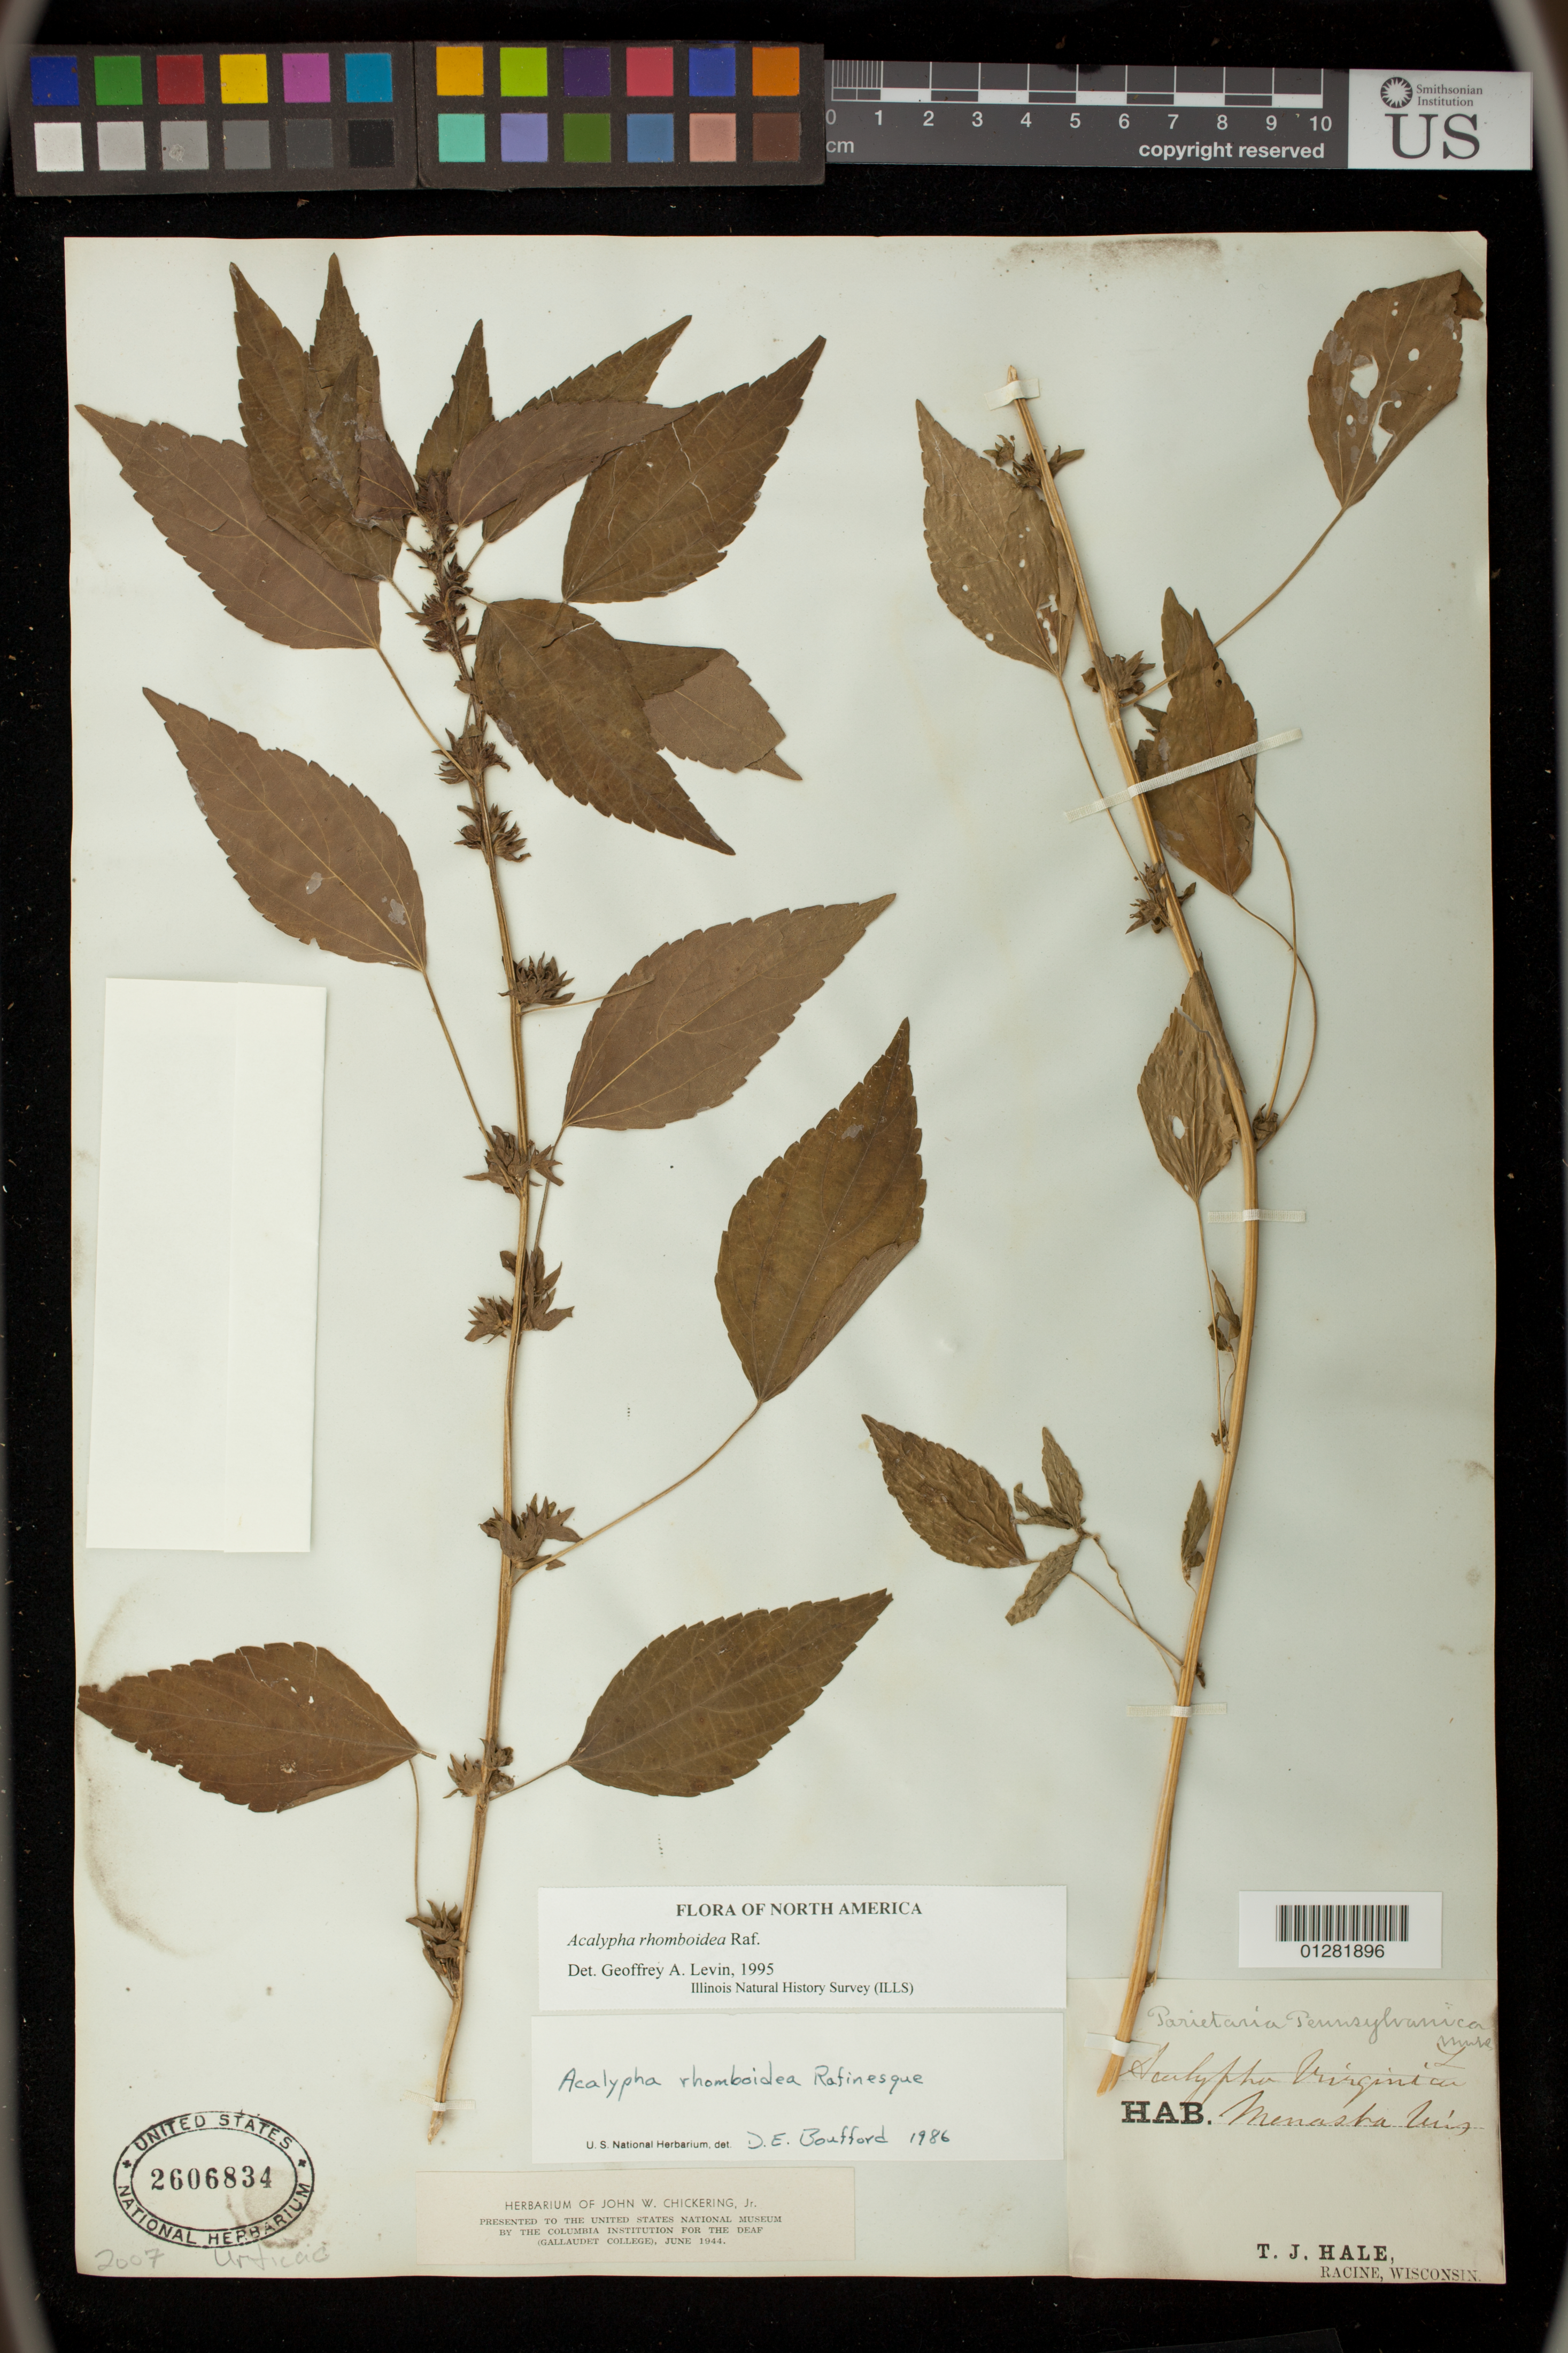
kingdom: Plantae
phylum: Tracheophyta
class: Magnoliopsida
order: Malpighiales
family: Euphorbiaceae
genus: Acalypha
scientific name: Acalypha rhomboidea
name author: Raf.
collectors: T. Hale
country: United States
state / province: Wisconsin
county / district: Winnebago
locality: Menasha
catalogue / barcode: US 2606834